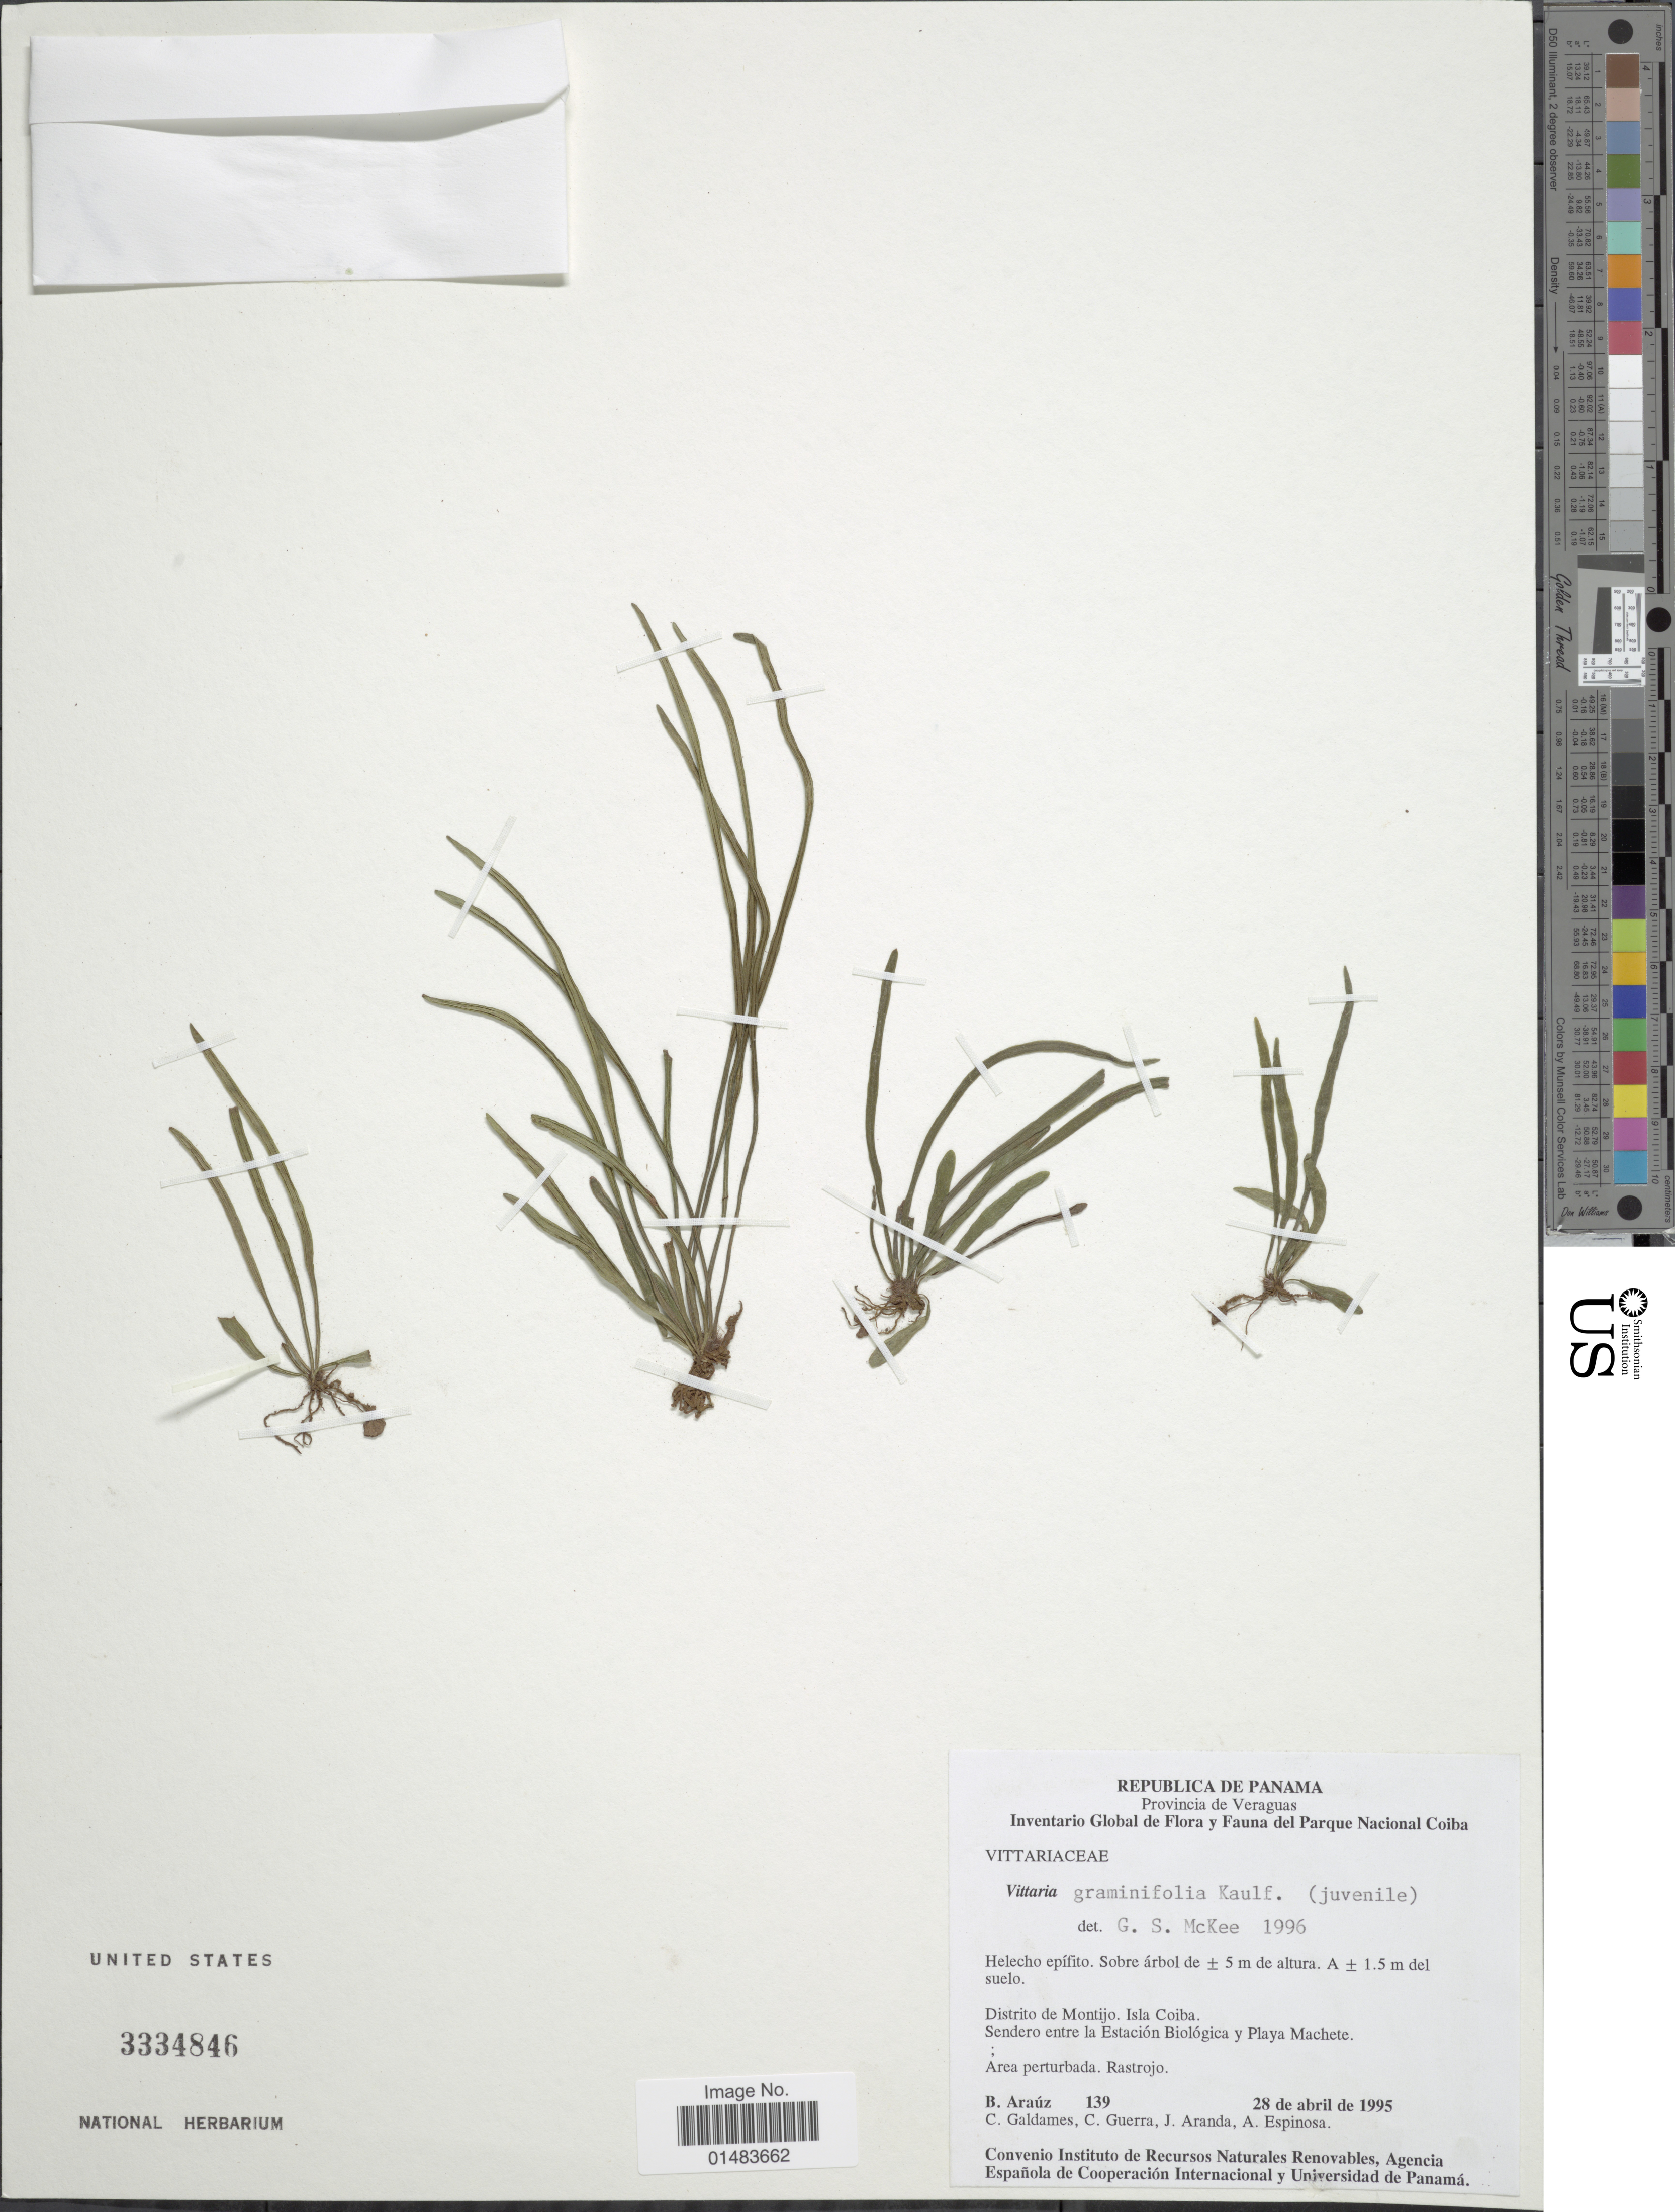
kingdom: Plantae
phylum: Tracheophyta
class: Polypodiopsida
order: Polypodiales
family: Pteridaceae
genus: Vittaria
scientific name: Vittaria graminifolia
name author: Kaulf.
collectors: B. Araúz, C. Galdames, C. Guerra, J. Aranda & et al.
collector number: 139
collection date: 1995-04-28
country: Panama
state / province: Veraguas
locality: Republica de Panama, Distrito de Montijo, isla Coiba, Sendero entre la Estacion Biologica y Playa Machete, Area perturbada, Rastrojo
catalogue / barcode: US 3334846